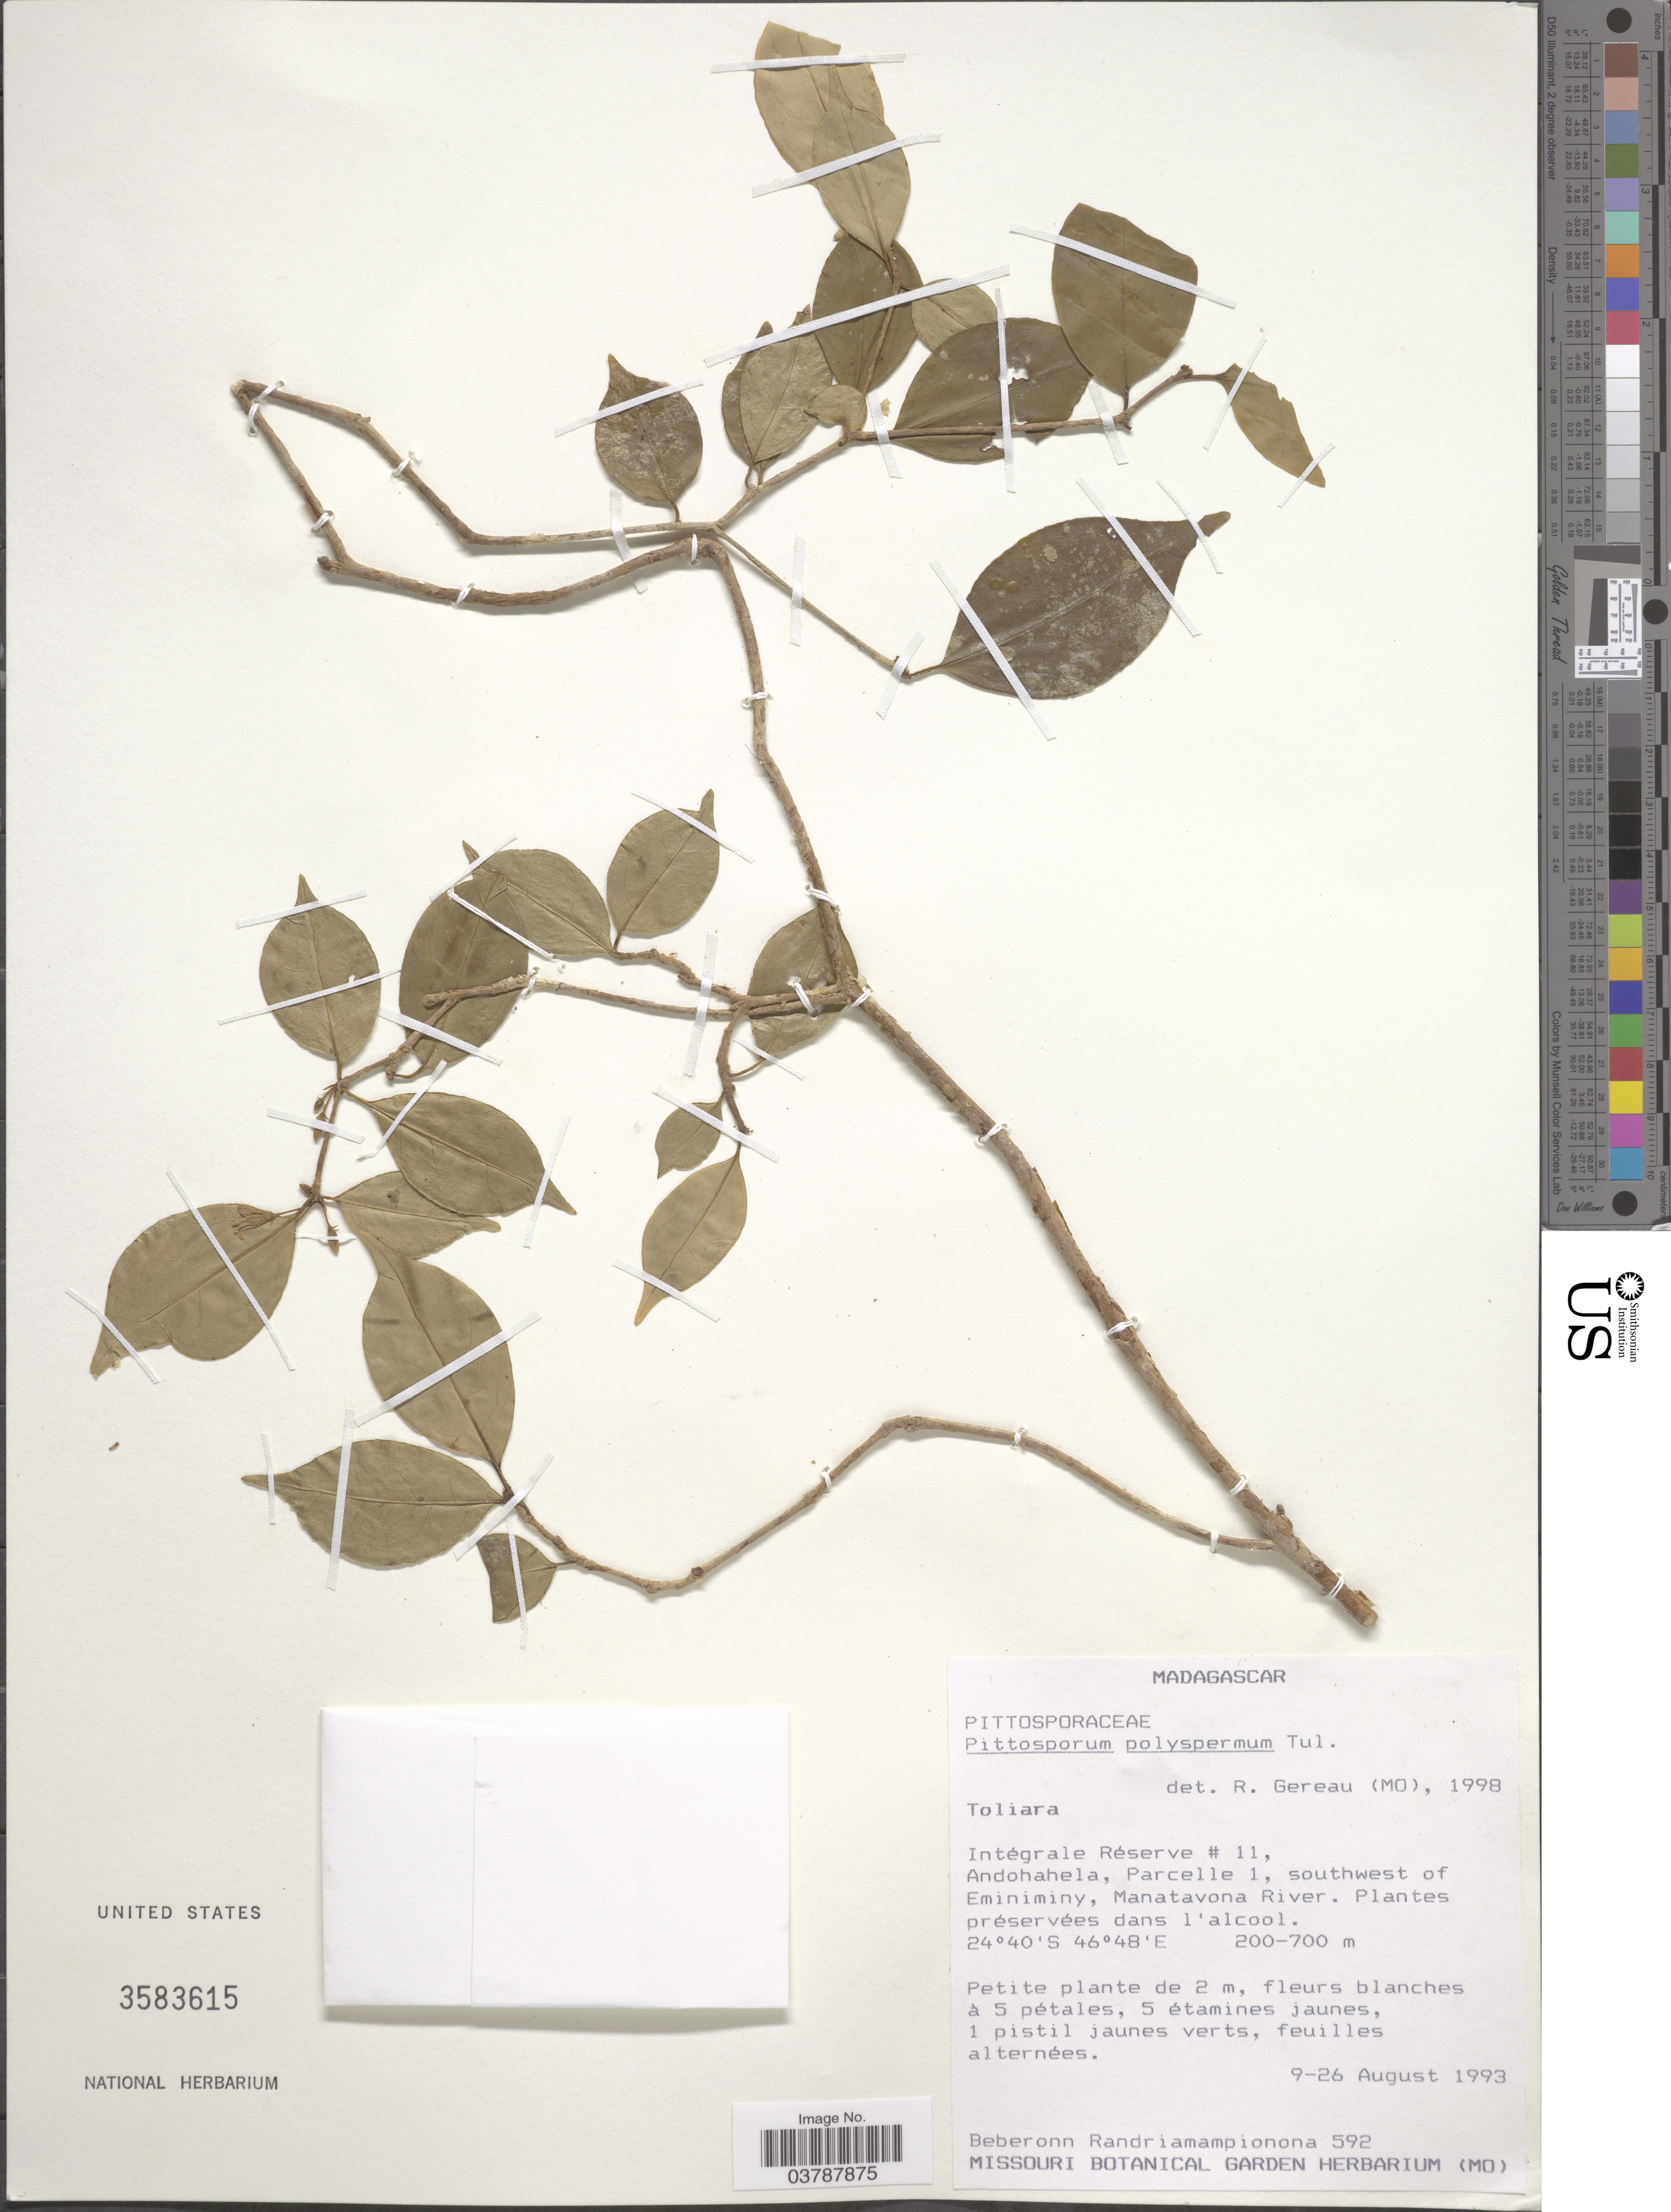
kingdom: Plantae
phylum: Tracheophyta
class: Magnoliopsida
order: Apiales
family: Pittosporaceae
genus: Pittosporum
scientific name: Pittosporum polyspermum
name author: Tul.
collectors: B. Randriamampionona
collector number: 592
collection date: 1993-08-09/1993-09-26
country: Madagascar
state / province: Anosy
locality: Intégrale Réserve #11, Andohahela, Parcelle 1, southwest of Eminiminy, Manatova River.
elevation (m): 200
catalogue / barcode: US 3583615